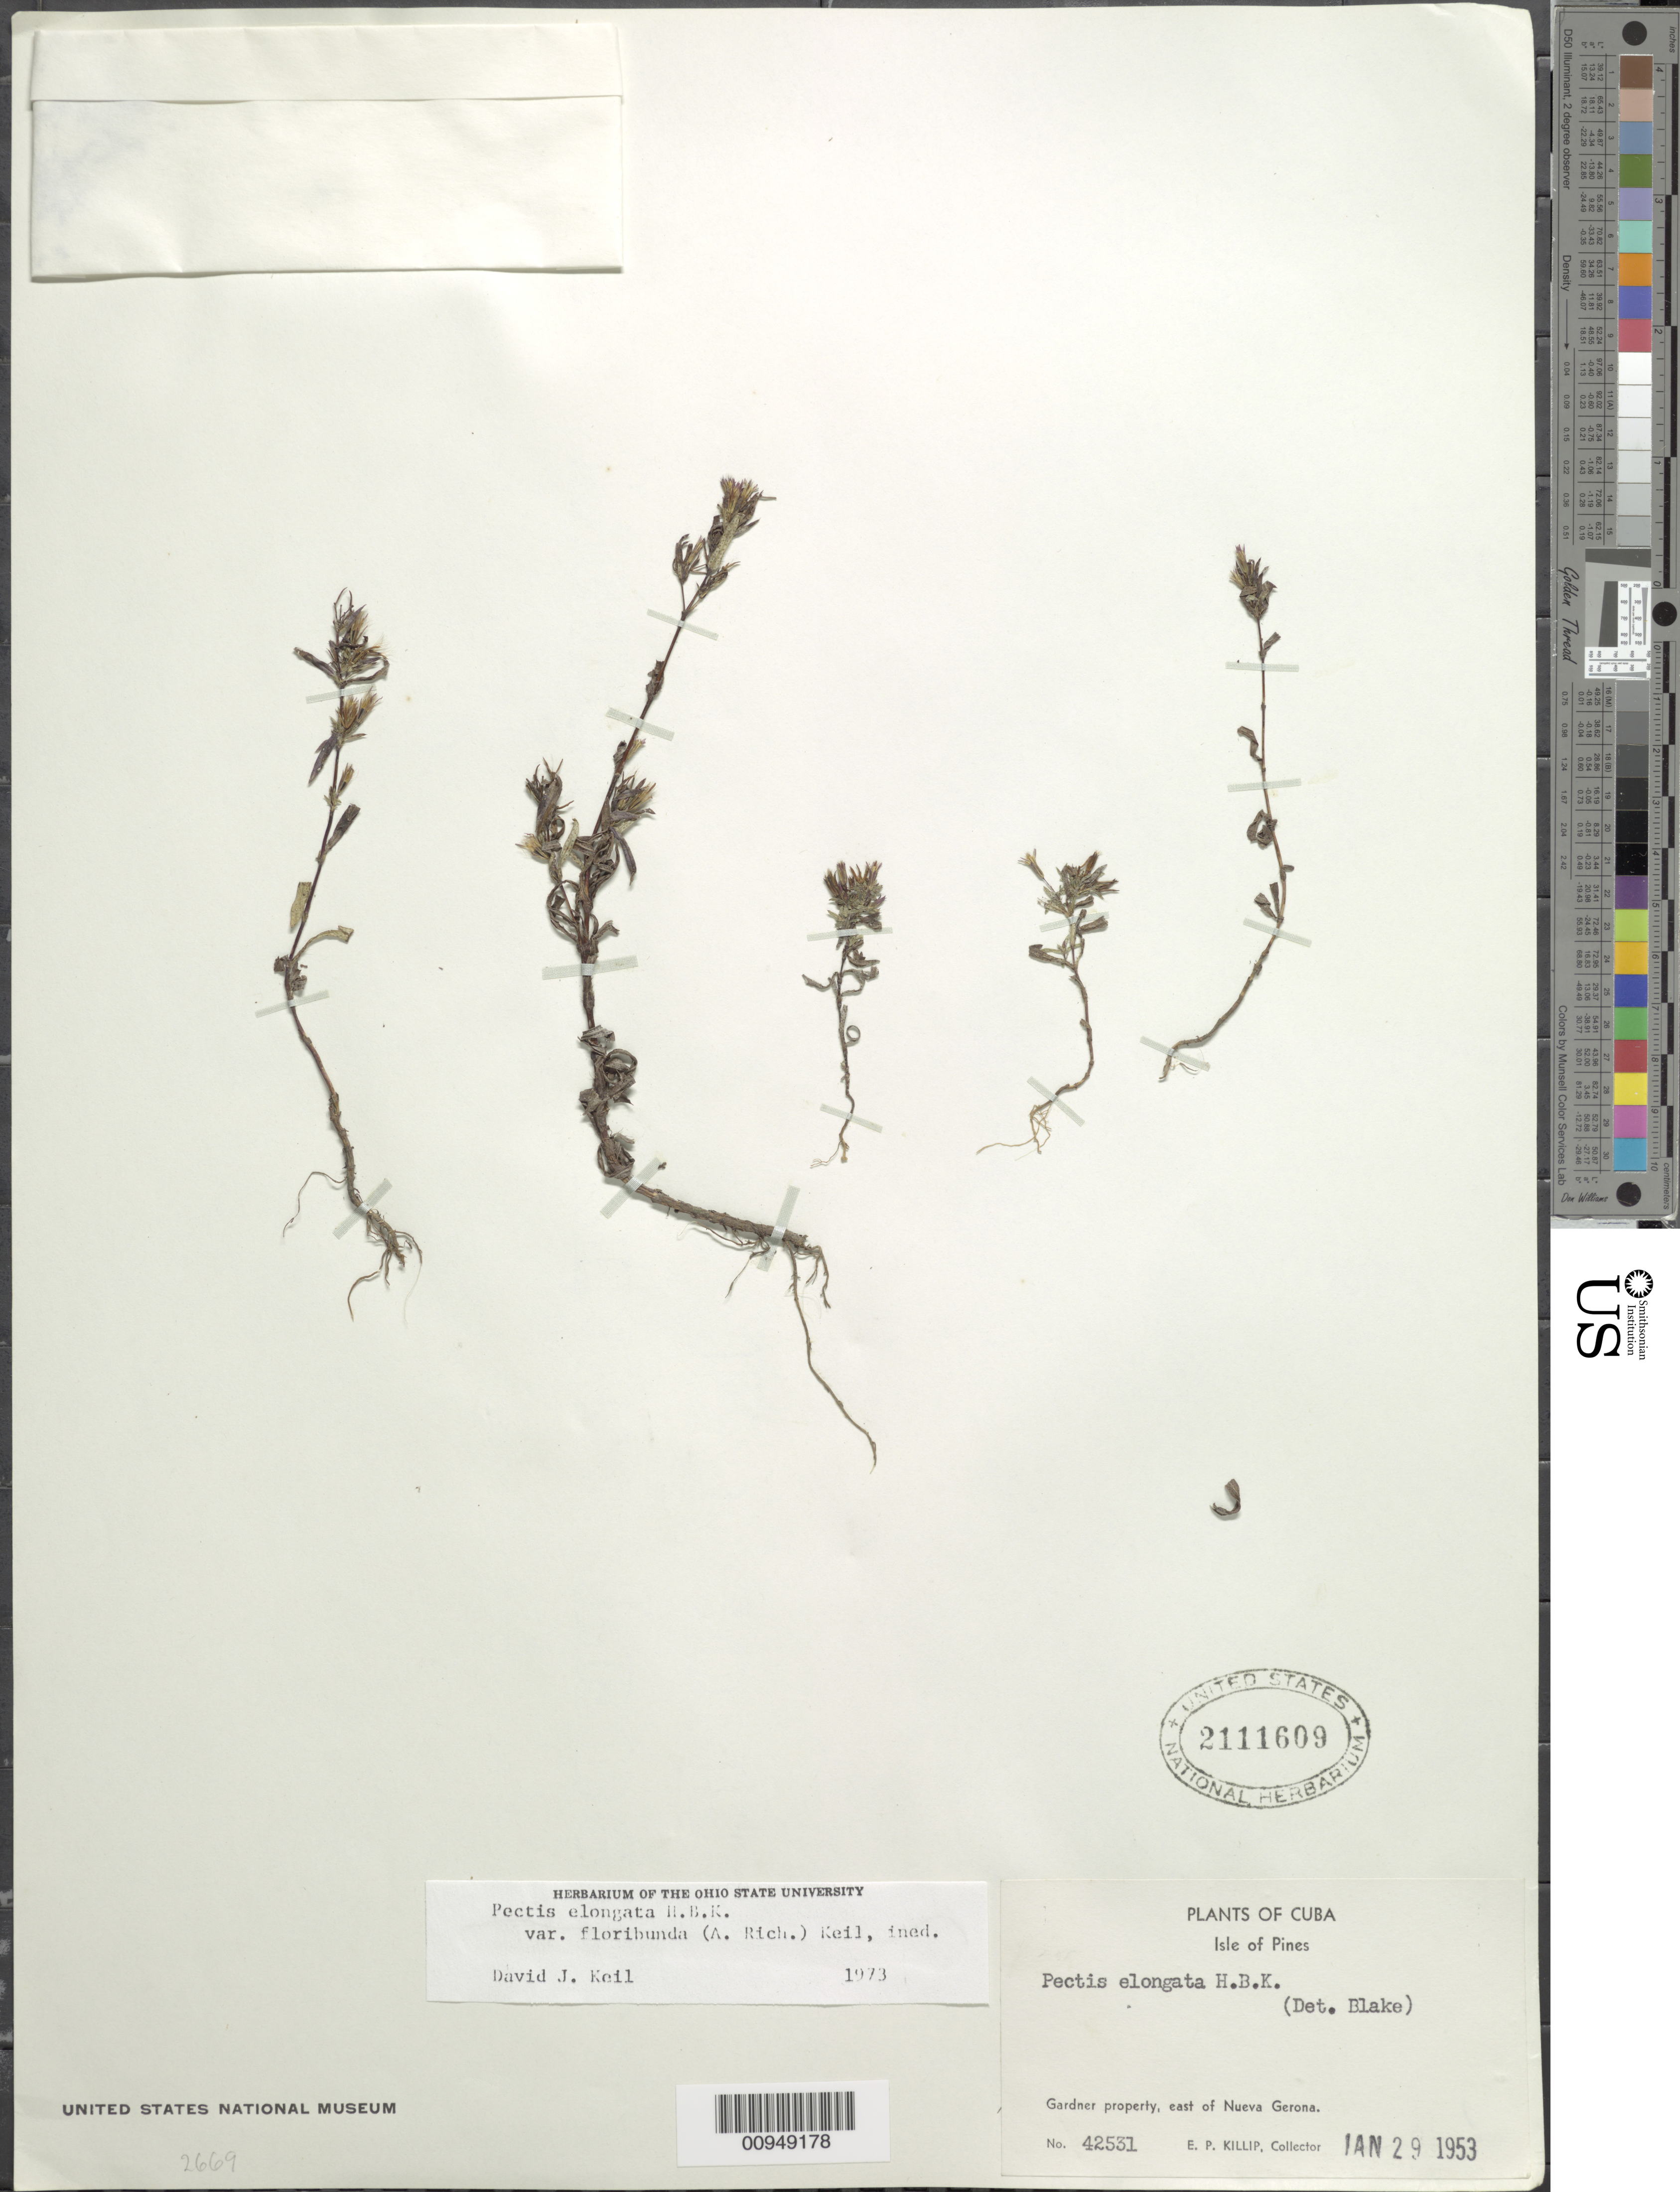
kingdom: Plantae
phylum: Tracheophyta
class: Magnoliopsida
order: Asterales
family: Asteraceae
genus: Pectis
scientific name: Pectis elongata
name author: Kunth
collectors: E. P. Killip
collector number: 42531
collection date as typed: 29 Jan 1953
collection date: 1953-01-29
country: Cuba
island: Isla de la Juventud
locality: Gardner property, E of Nueva Gerona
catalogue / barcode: US 2111609